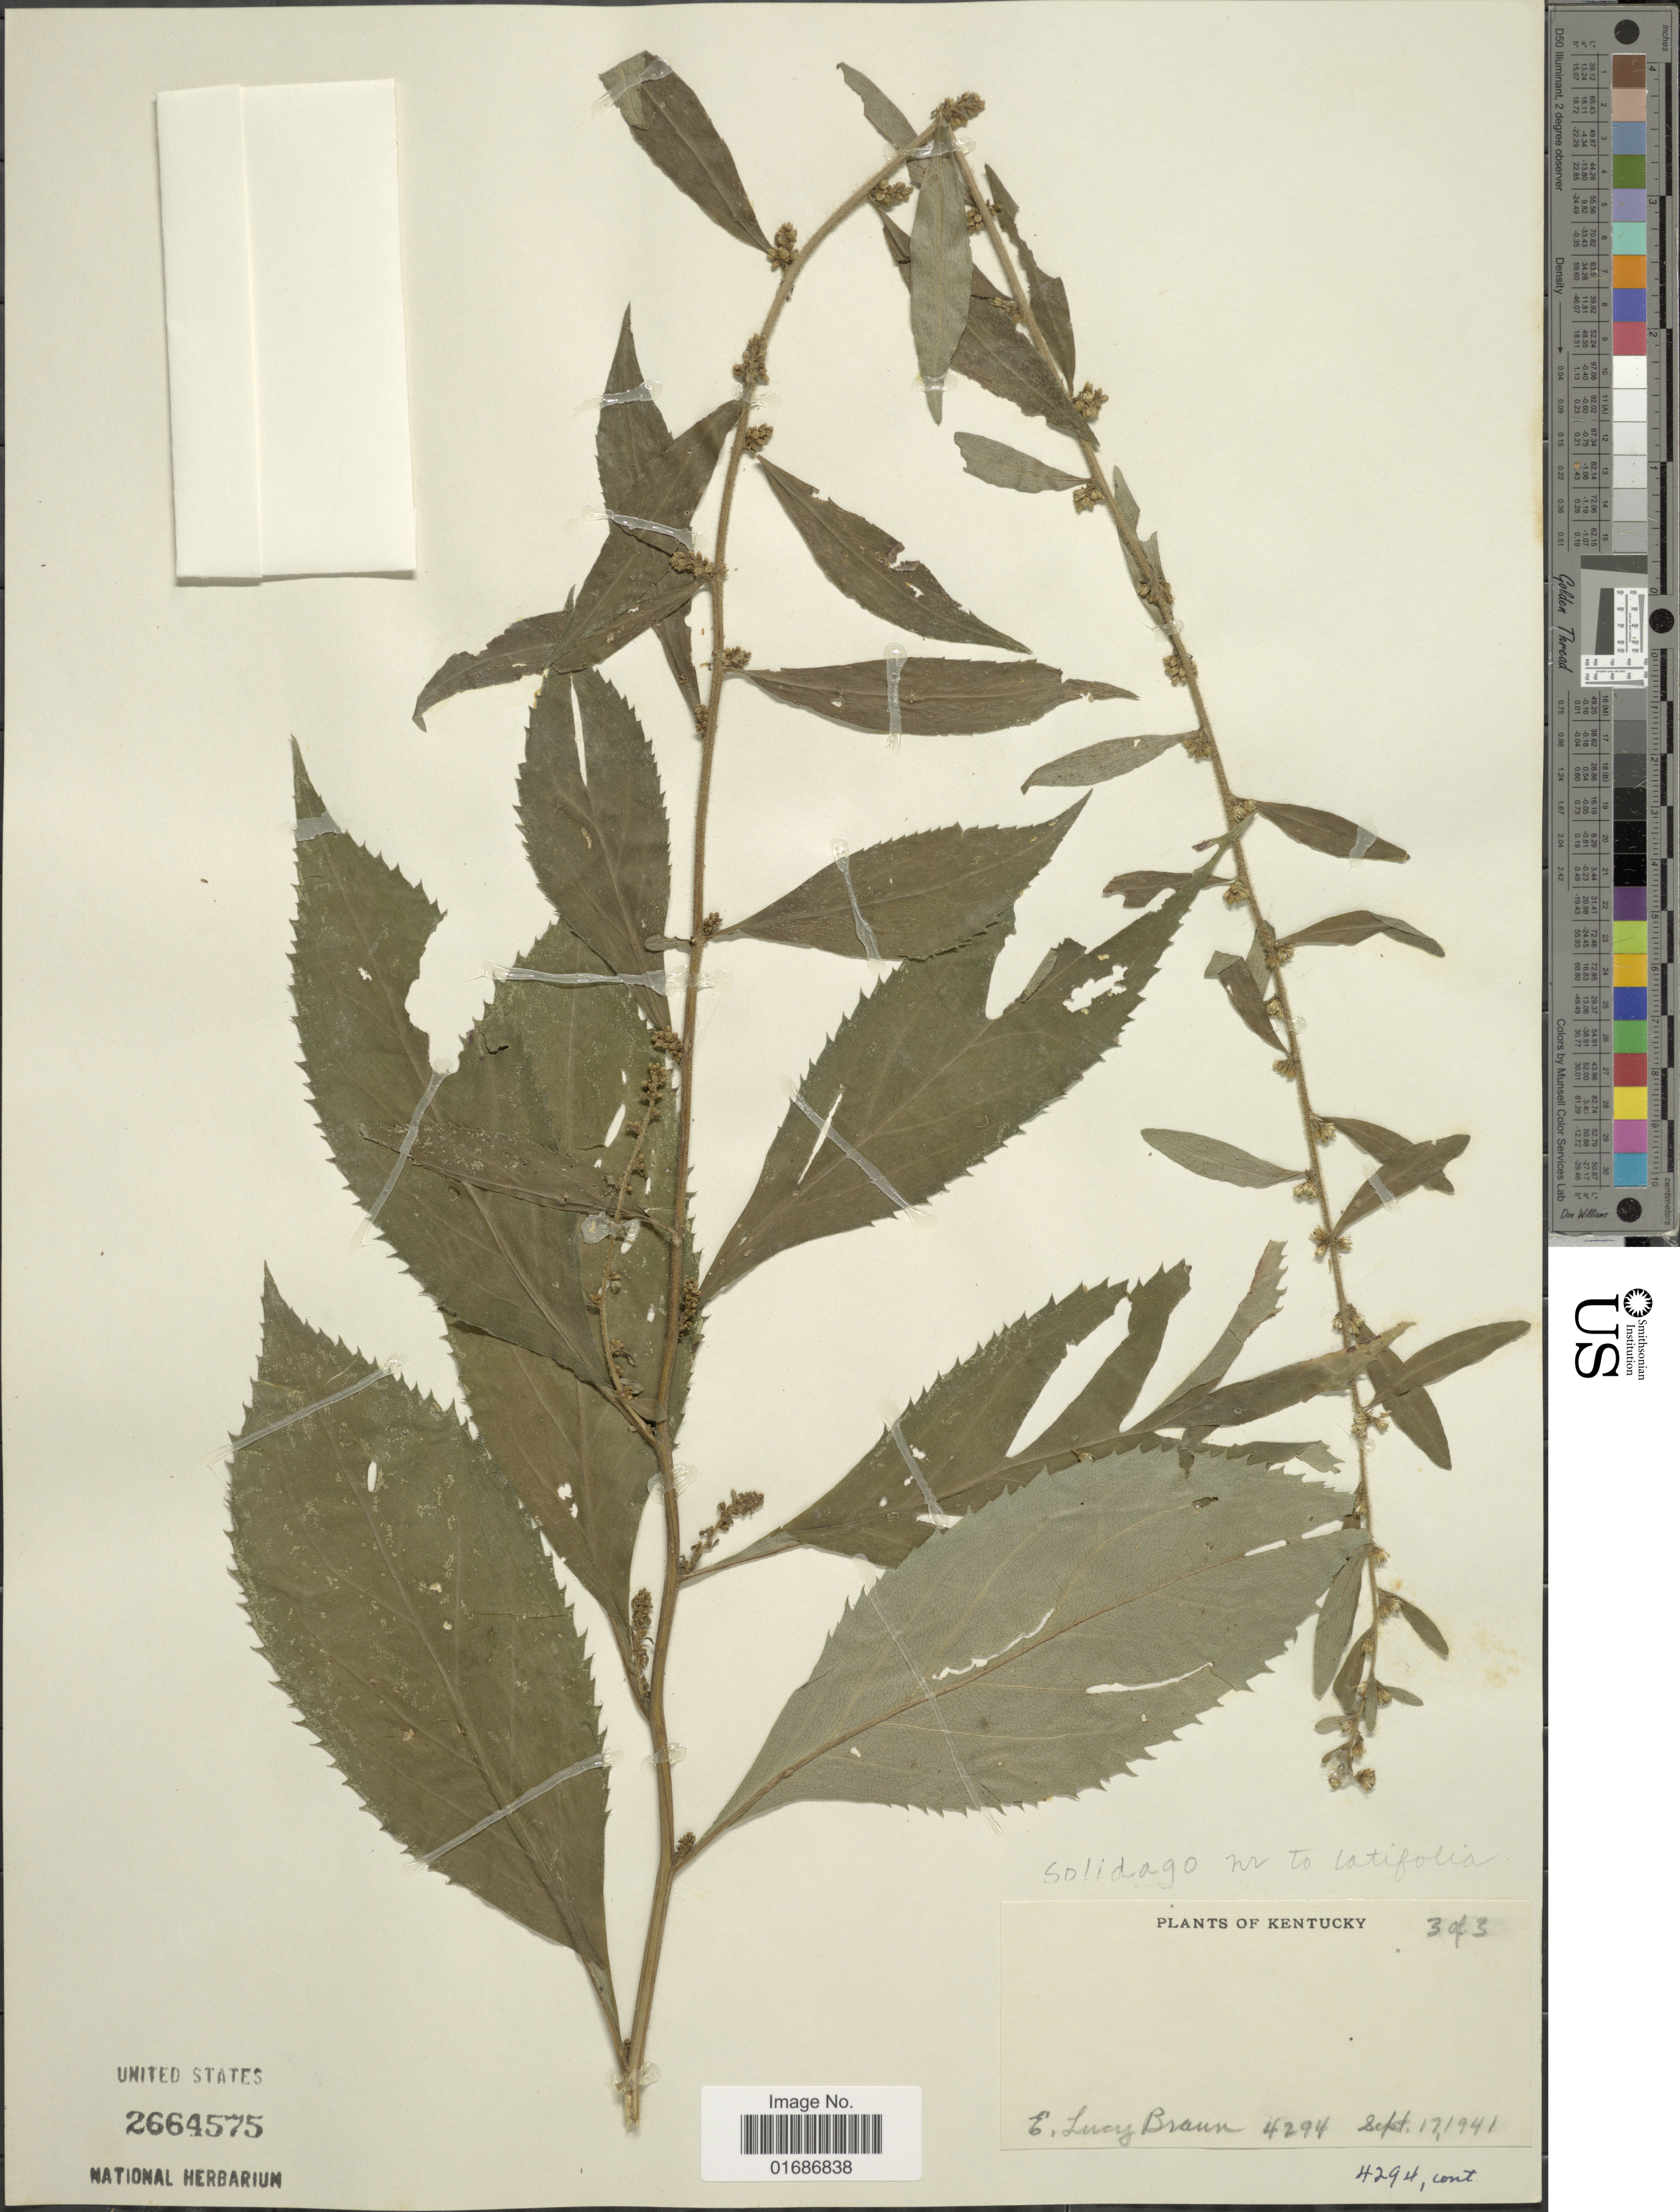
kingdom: Plantae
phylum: Tracheophyta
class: Magnoliopsida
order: Asterales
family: Asteraceae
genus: Solidago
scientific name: Solidago flexicaulis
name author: L.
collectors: E. L. Braun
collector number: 4294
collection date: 1941-09-17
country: United States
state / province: Kentucky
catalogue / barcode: US 2664575